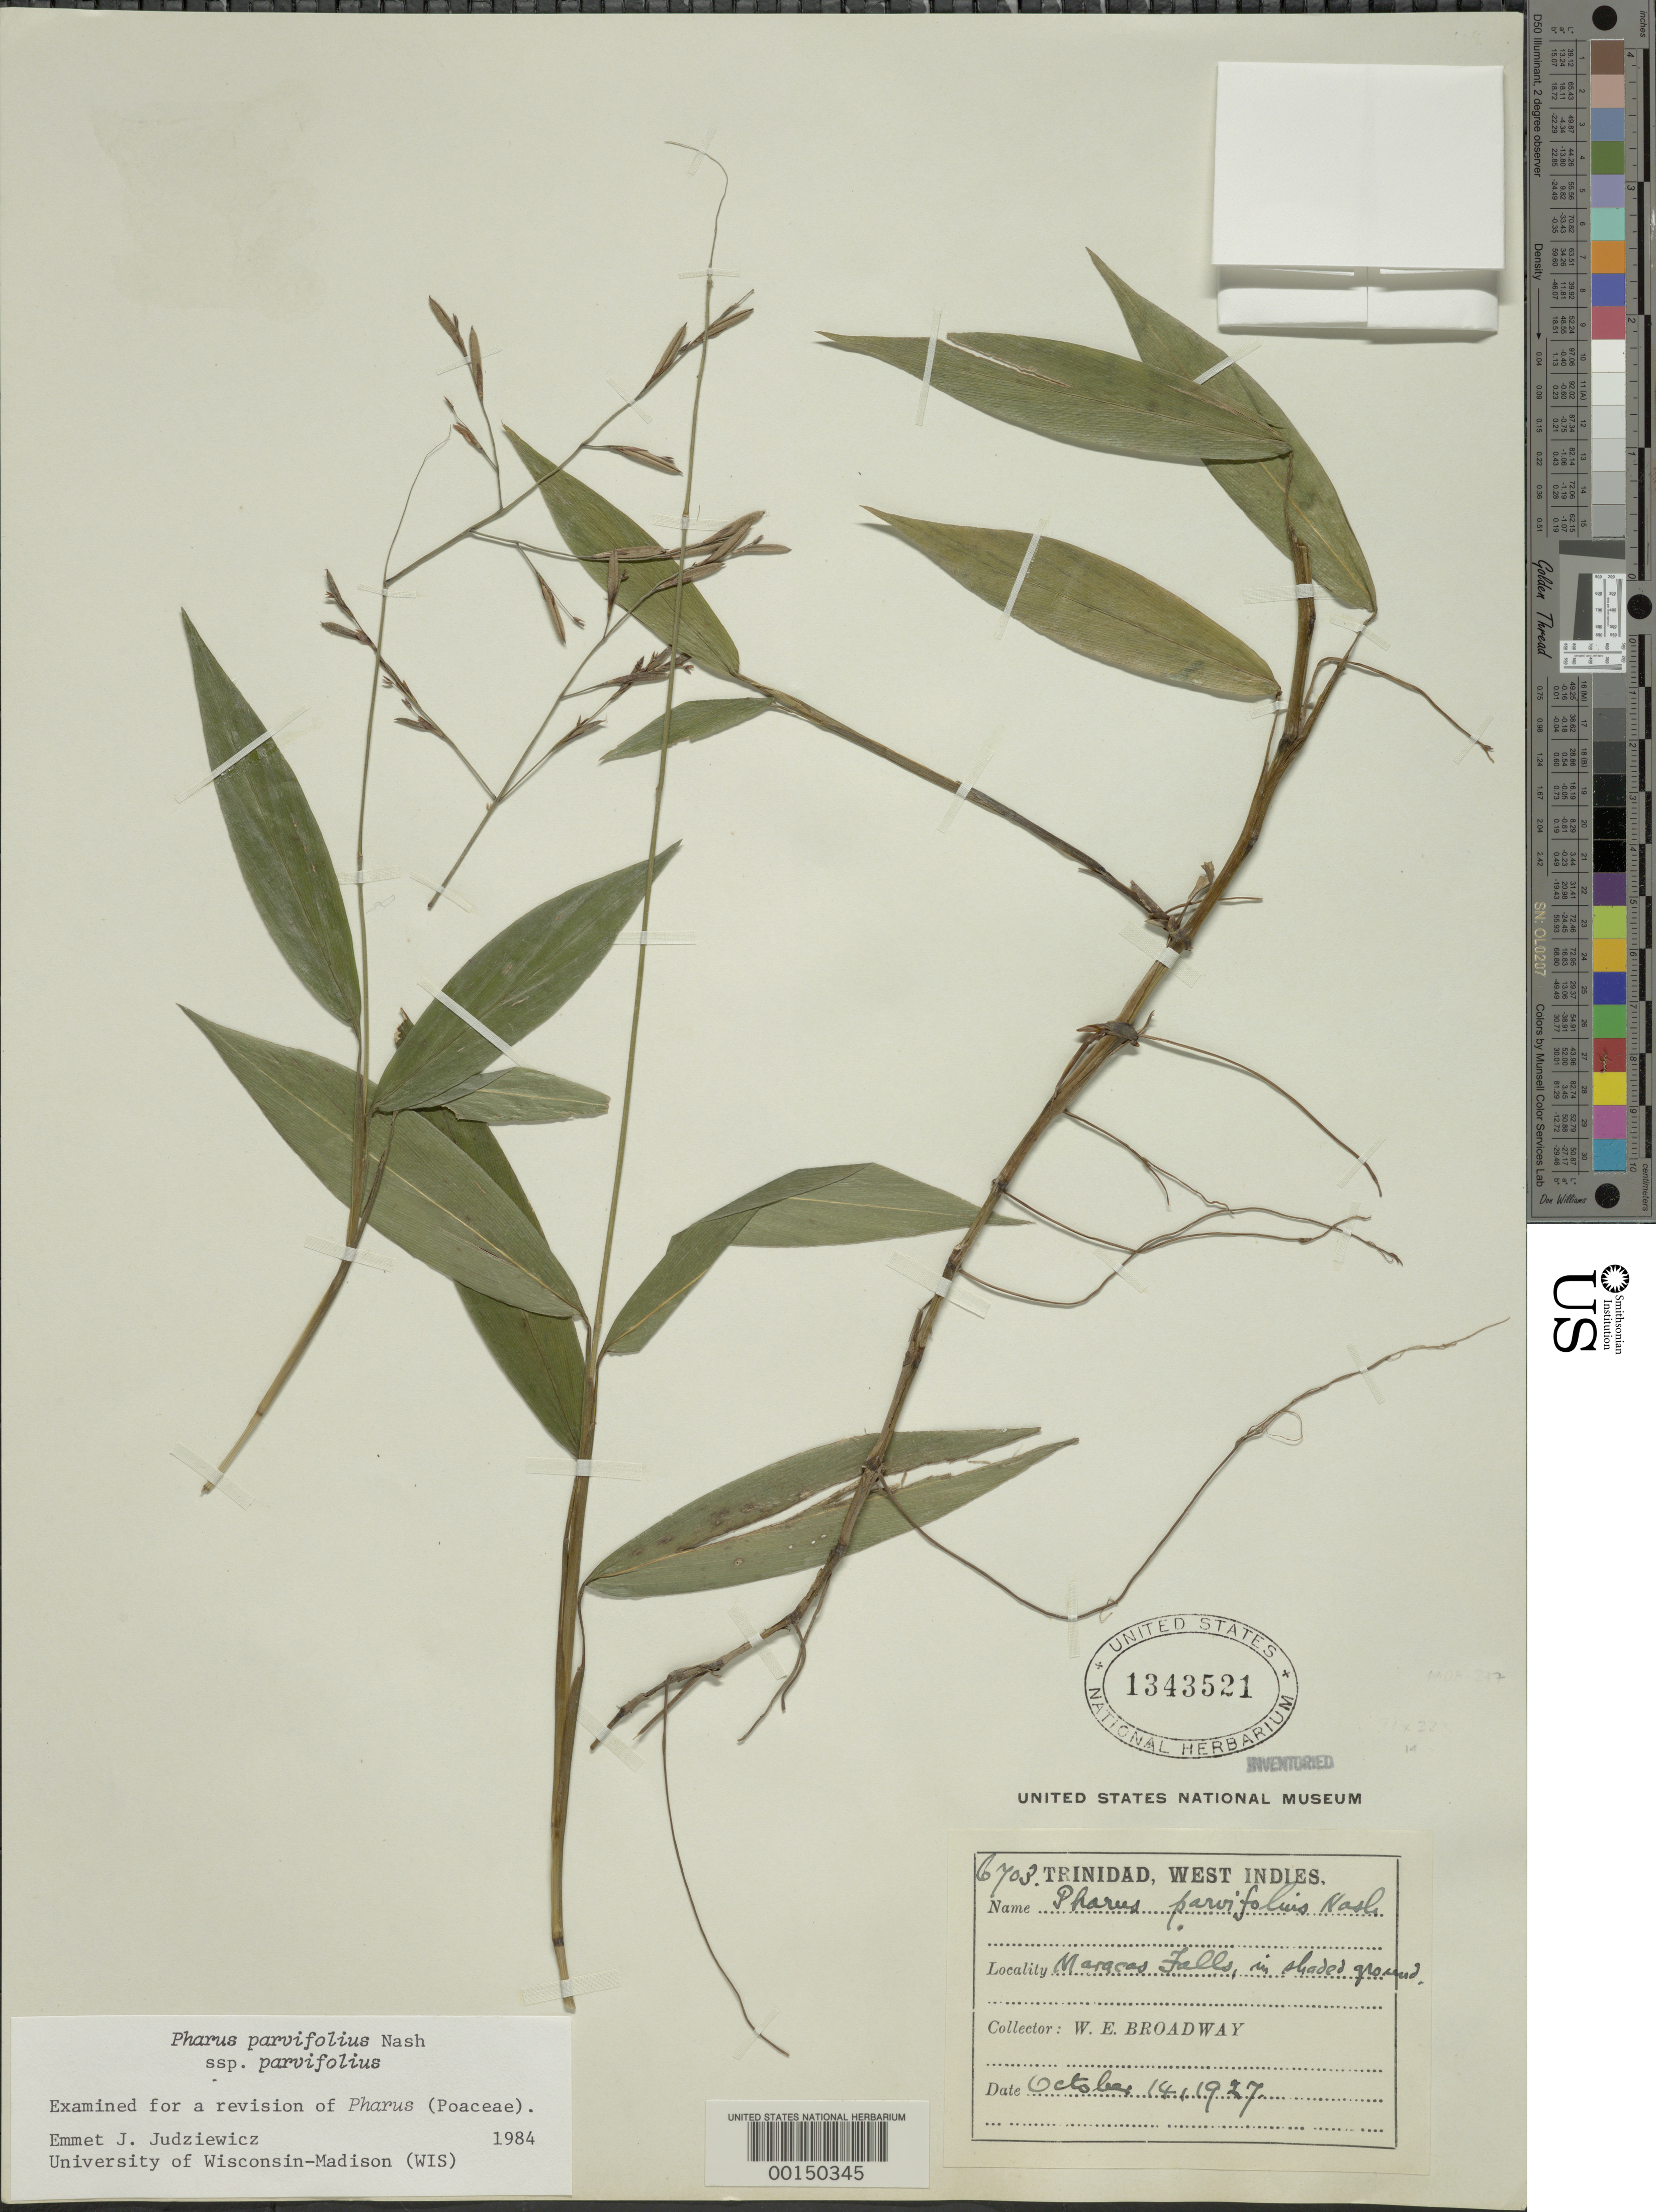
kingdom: Plantae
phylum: Tracheophyta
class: Liliopsida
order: Poales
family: Poaceae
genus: Pharus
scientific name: Pharus parvifolius subsp. parvifolius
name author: Nash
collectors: W. E. Broadway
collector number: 6703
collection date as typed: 14 Oct 1927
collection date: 1927-10-14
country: Trinidad and Tobago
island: Trinidad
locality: Maracas falls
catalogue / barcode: US 1343521